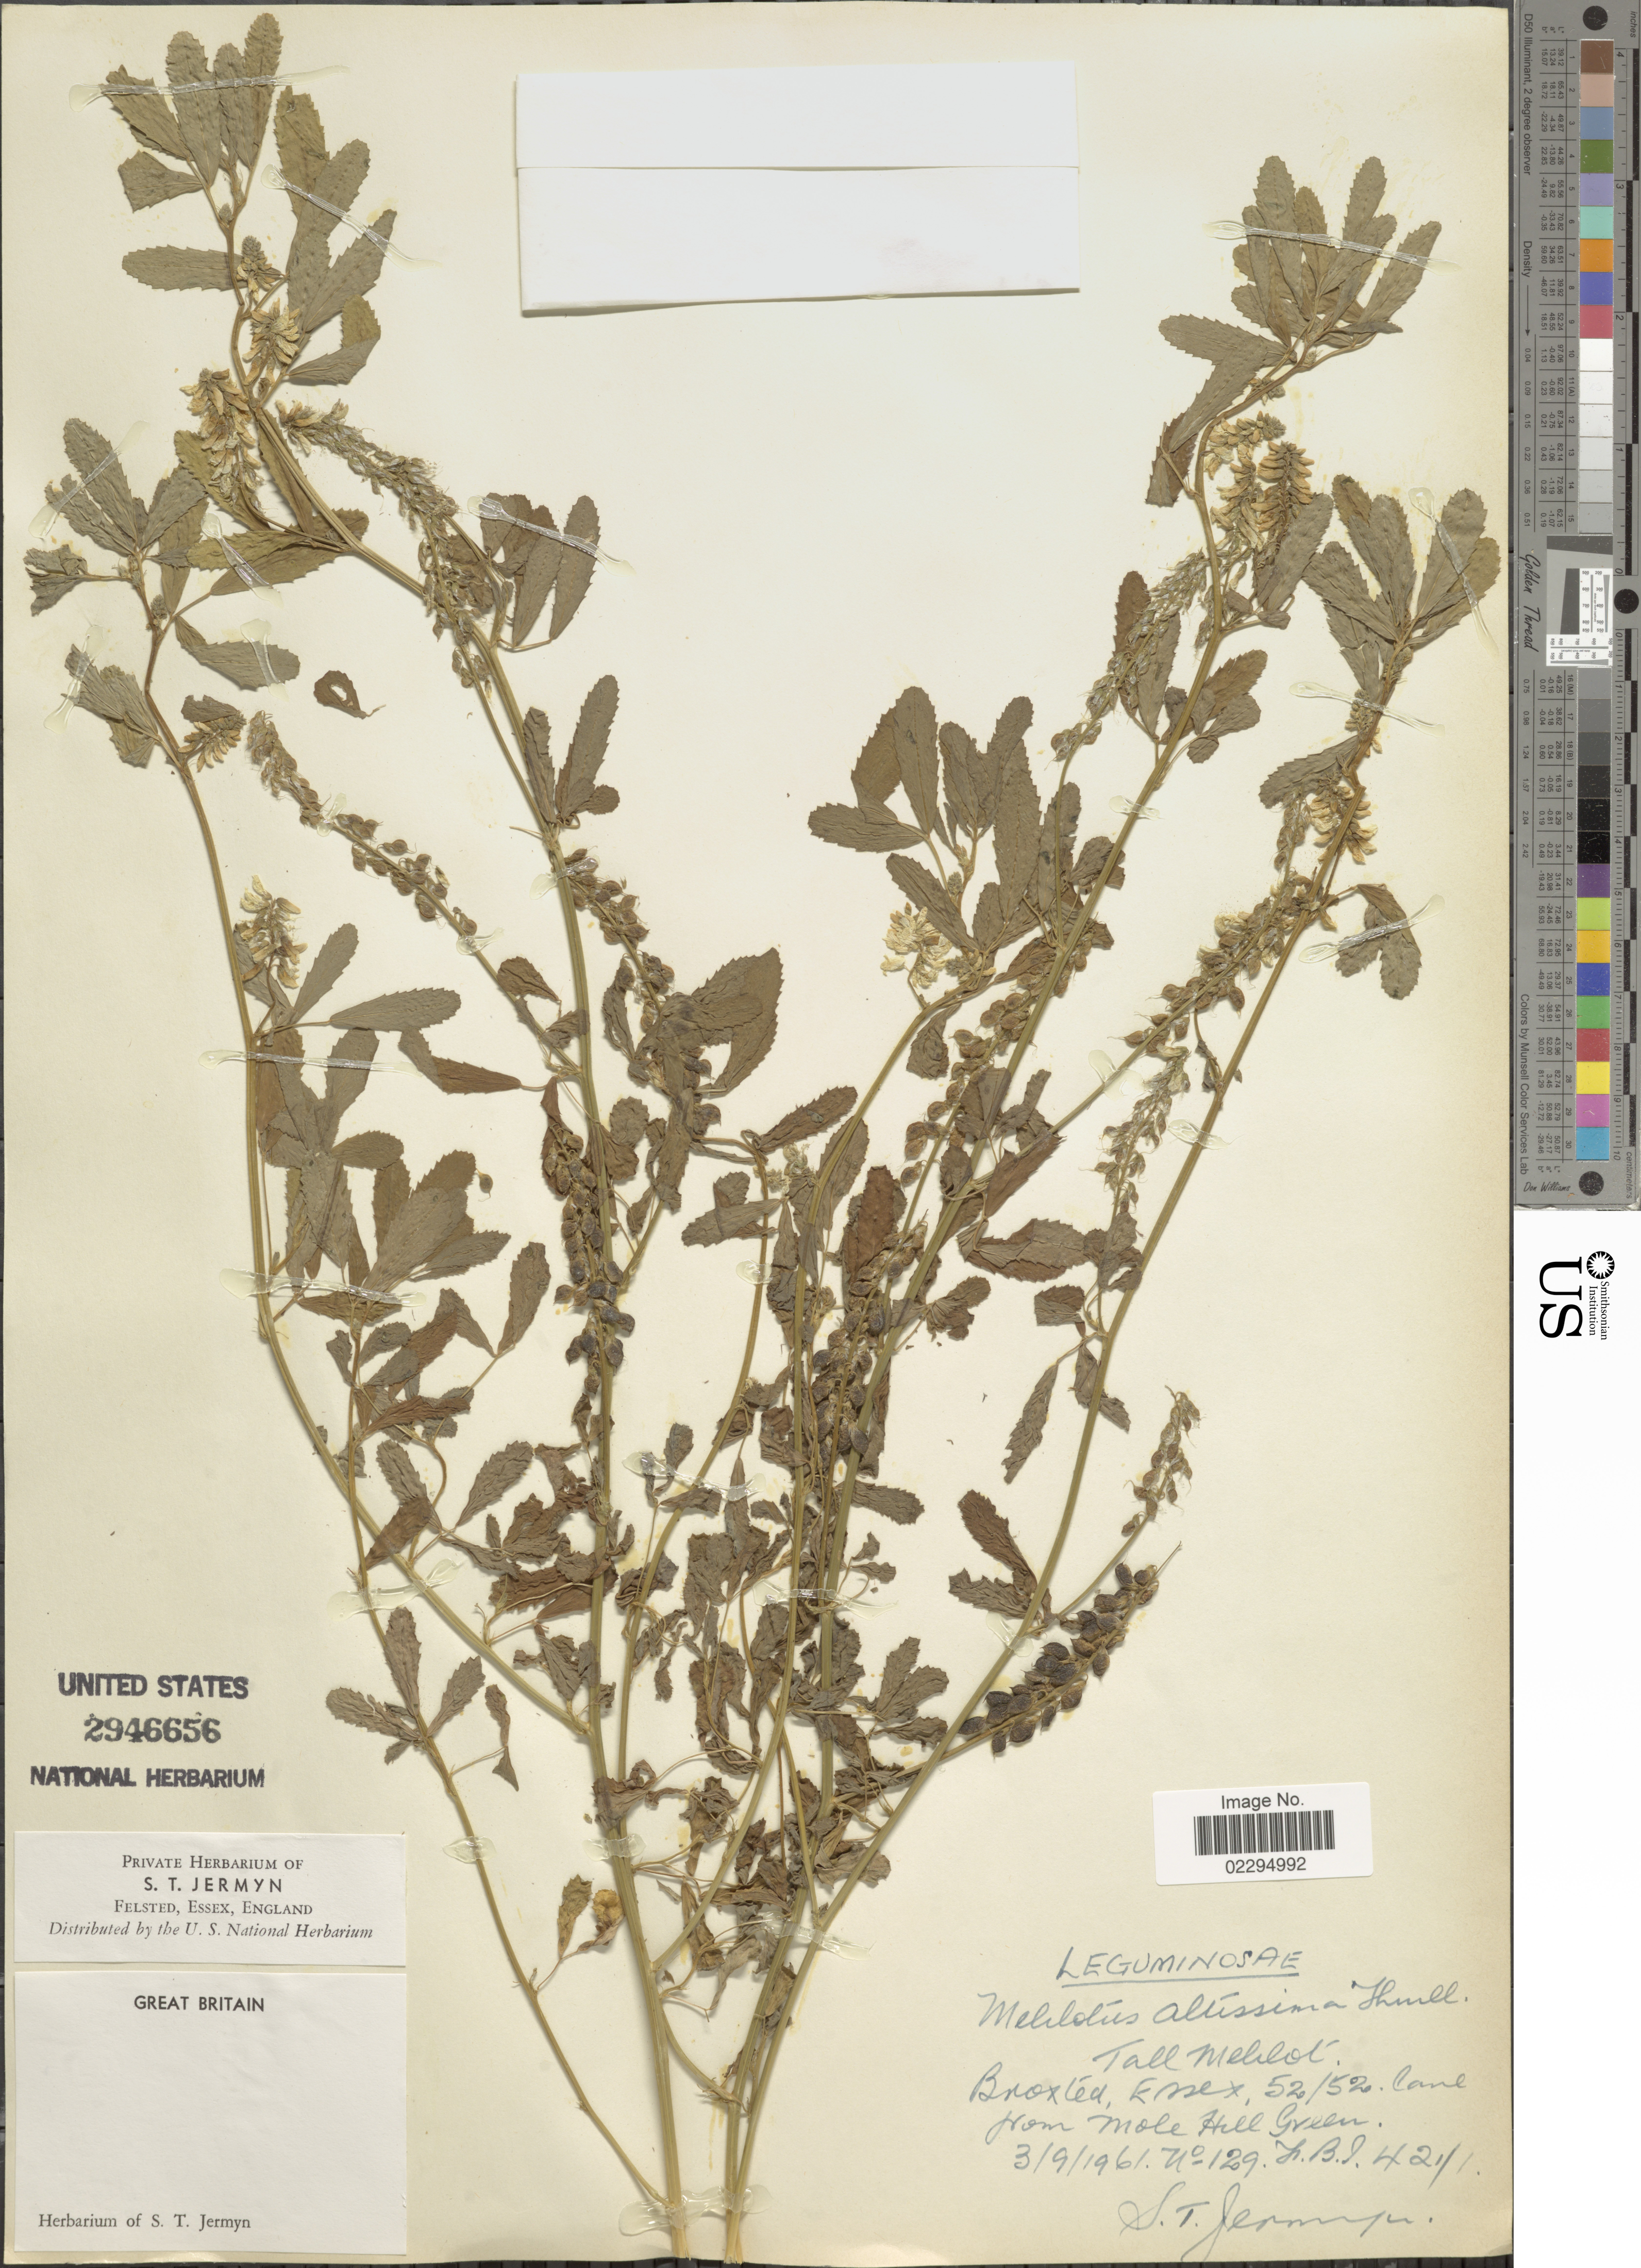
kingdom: Plantae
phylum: Tracheophyta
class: Magnoliopsida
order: Fabales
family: Fabaceae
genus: Melilotus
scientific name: Melilotus altissimus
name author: Thuill.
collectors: S. Jermyn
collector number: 129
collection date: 1961-09-03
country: United Kingdom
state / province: England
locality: Great Britain, Broxted, Essex, 52/52 Cane from Mole Hill Green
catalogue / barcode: US 2946656